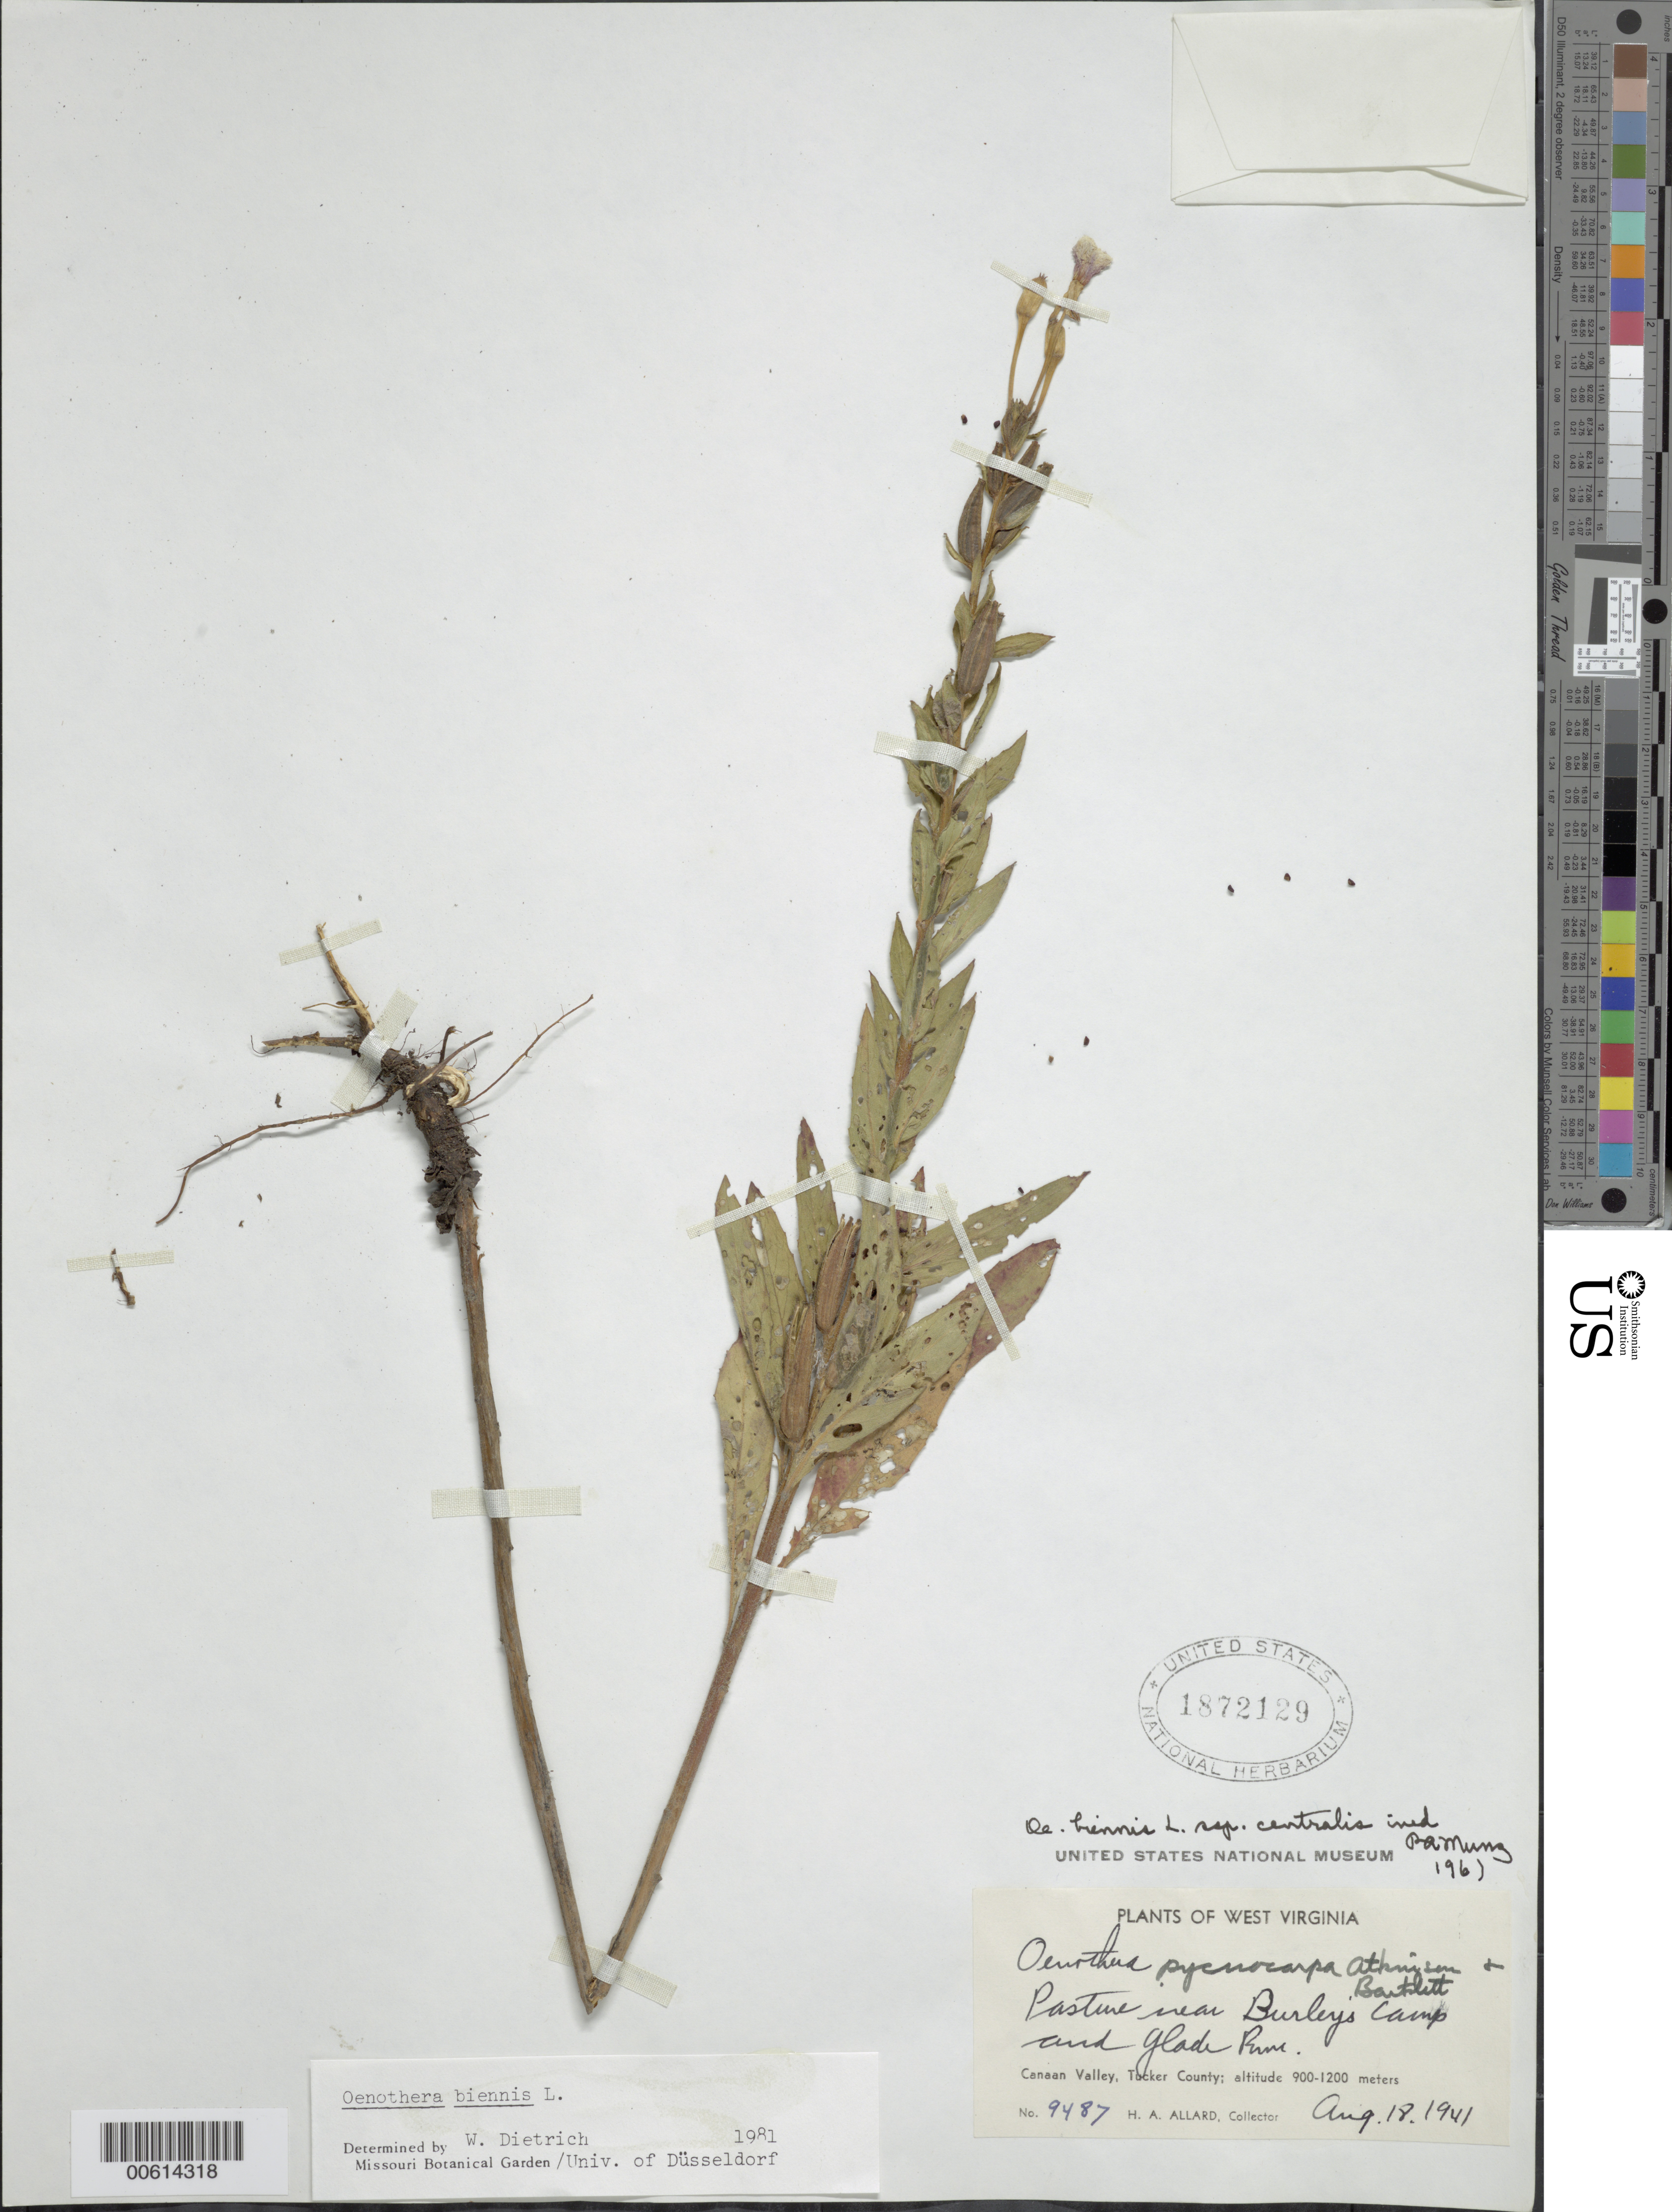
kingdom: Plantae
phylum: Tracheophyta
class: Magnoliopsida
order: Myrtales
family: Onagraceae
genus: Oenothera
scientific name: Oenothera biennis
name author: L.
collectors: H. A. Allard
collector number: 9487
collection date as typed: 18 Aug 1941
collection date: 1941-08-18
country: United States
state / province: West Virginia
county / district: Tucker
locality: Canaan Valley, near Burley's camp and Glade Run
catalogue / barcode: US 1872129